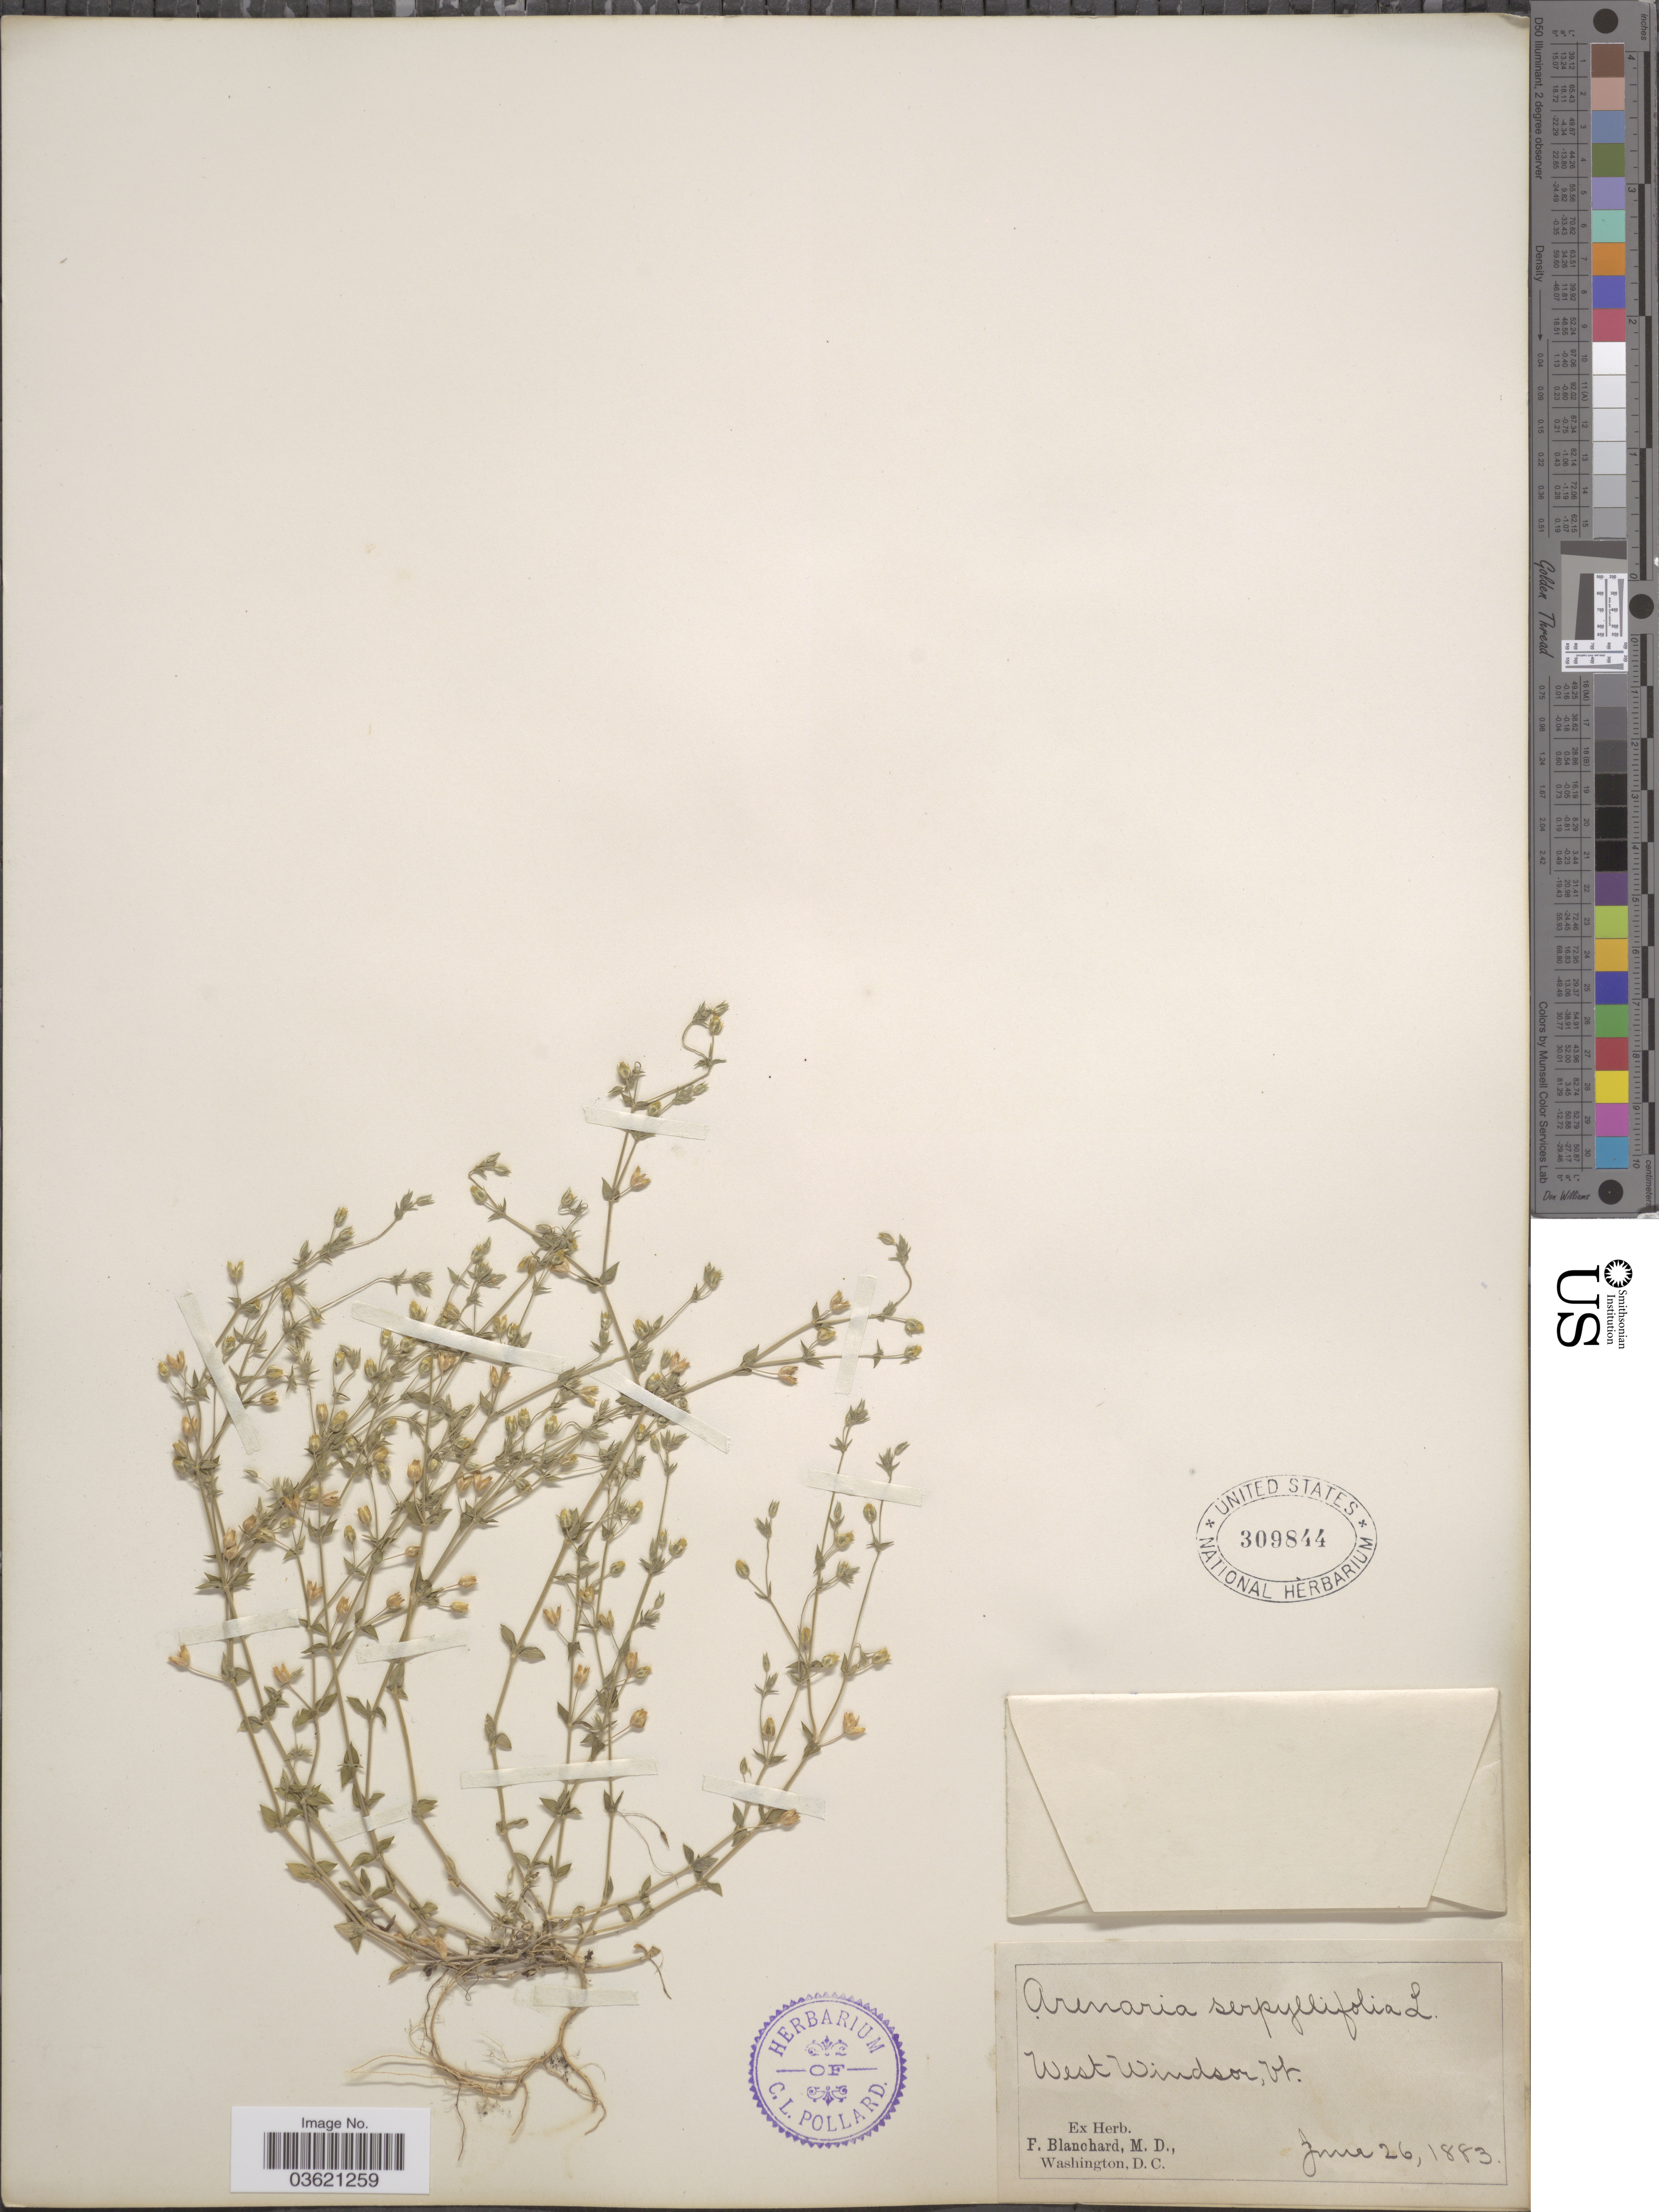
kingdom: Plantae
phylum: Tracheophyta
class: Magnoliopsida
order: Caryophyllales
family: Caryophyllaceae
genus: Arenaria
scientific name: Arenaria serpyllifolia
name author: L.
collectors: ex herb. F. Blanchard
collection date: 1883-06-26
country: United States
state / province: Vermont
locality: West Windsor.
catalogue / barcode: US 309844